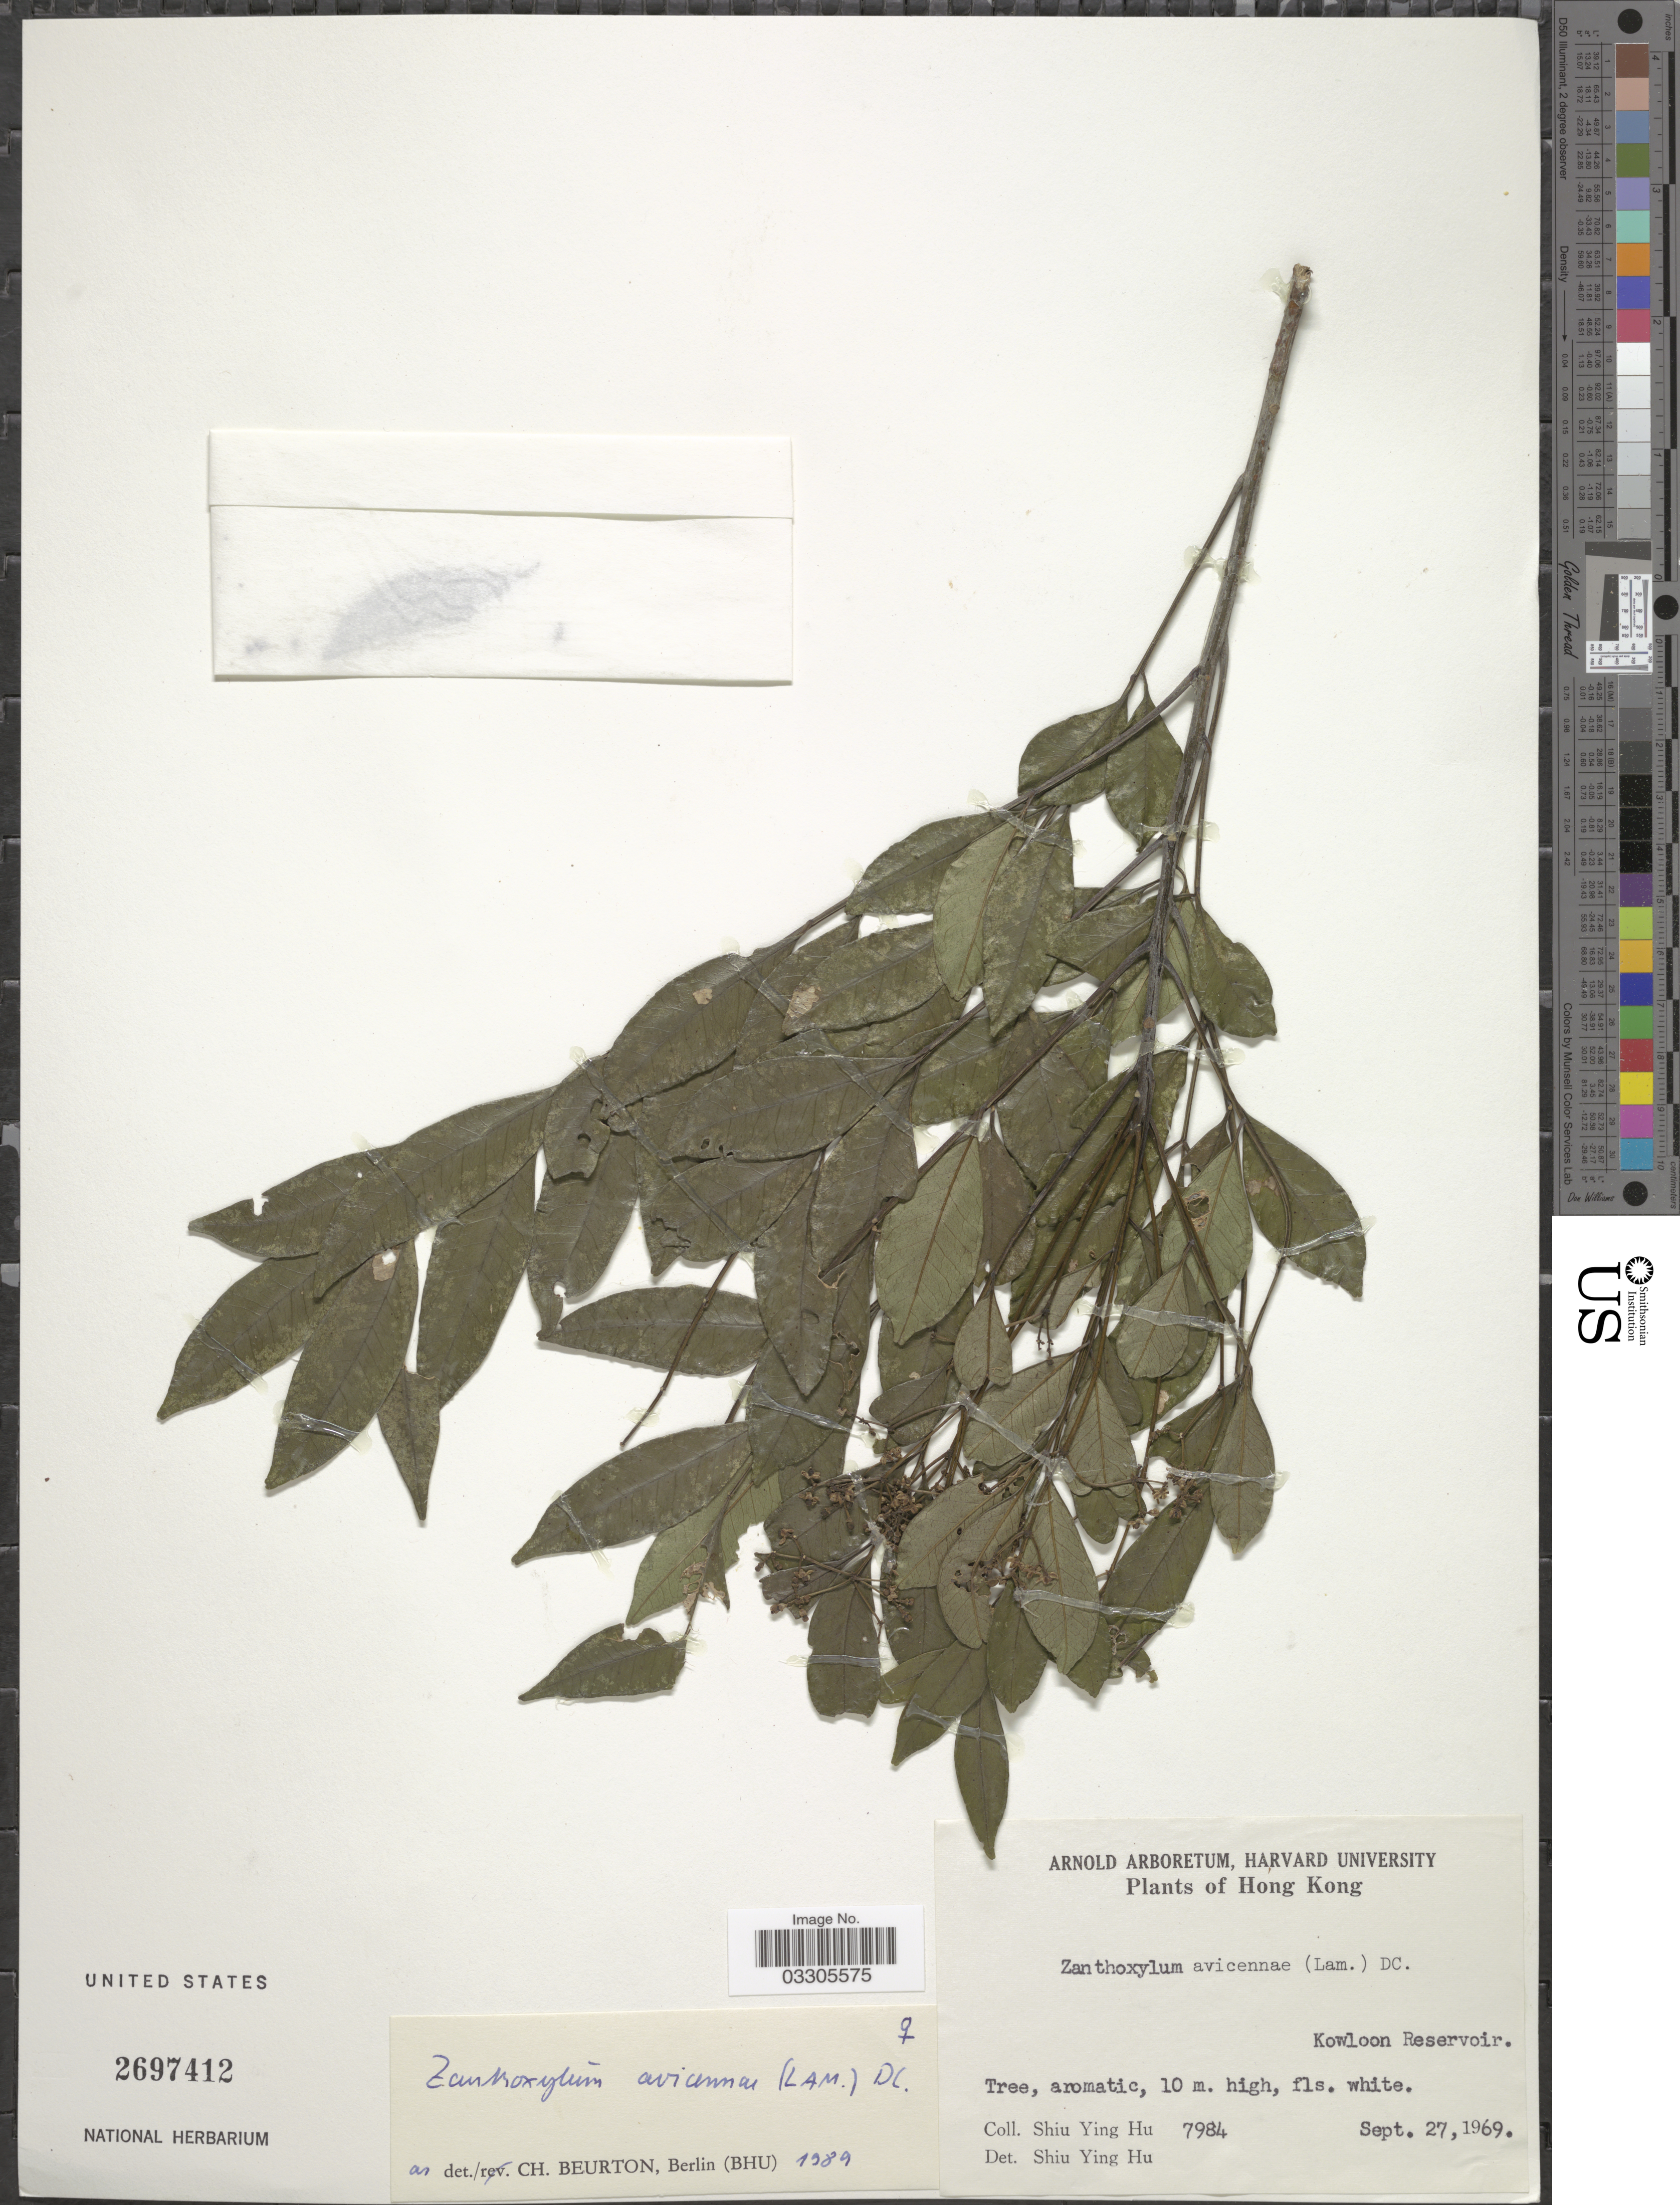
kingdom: Plantae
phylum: Tracheophyta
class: Magnoliopsida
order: Sapindales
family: Rutaceae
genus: Zanthoxylum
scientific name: Zanthoxylum avicennae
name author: (Lam.) DC.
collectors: S. Y. Hu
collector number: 7984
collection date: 1969-09-27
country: China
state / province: Hong Kong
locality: Kowloon Reservoir.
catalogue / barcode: US 2697412